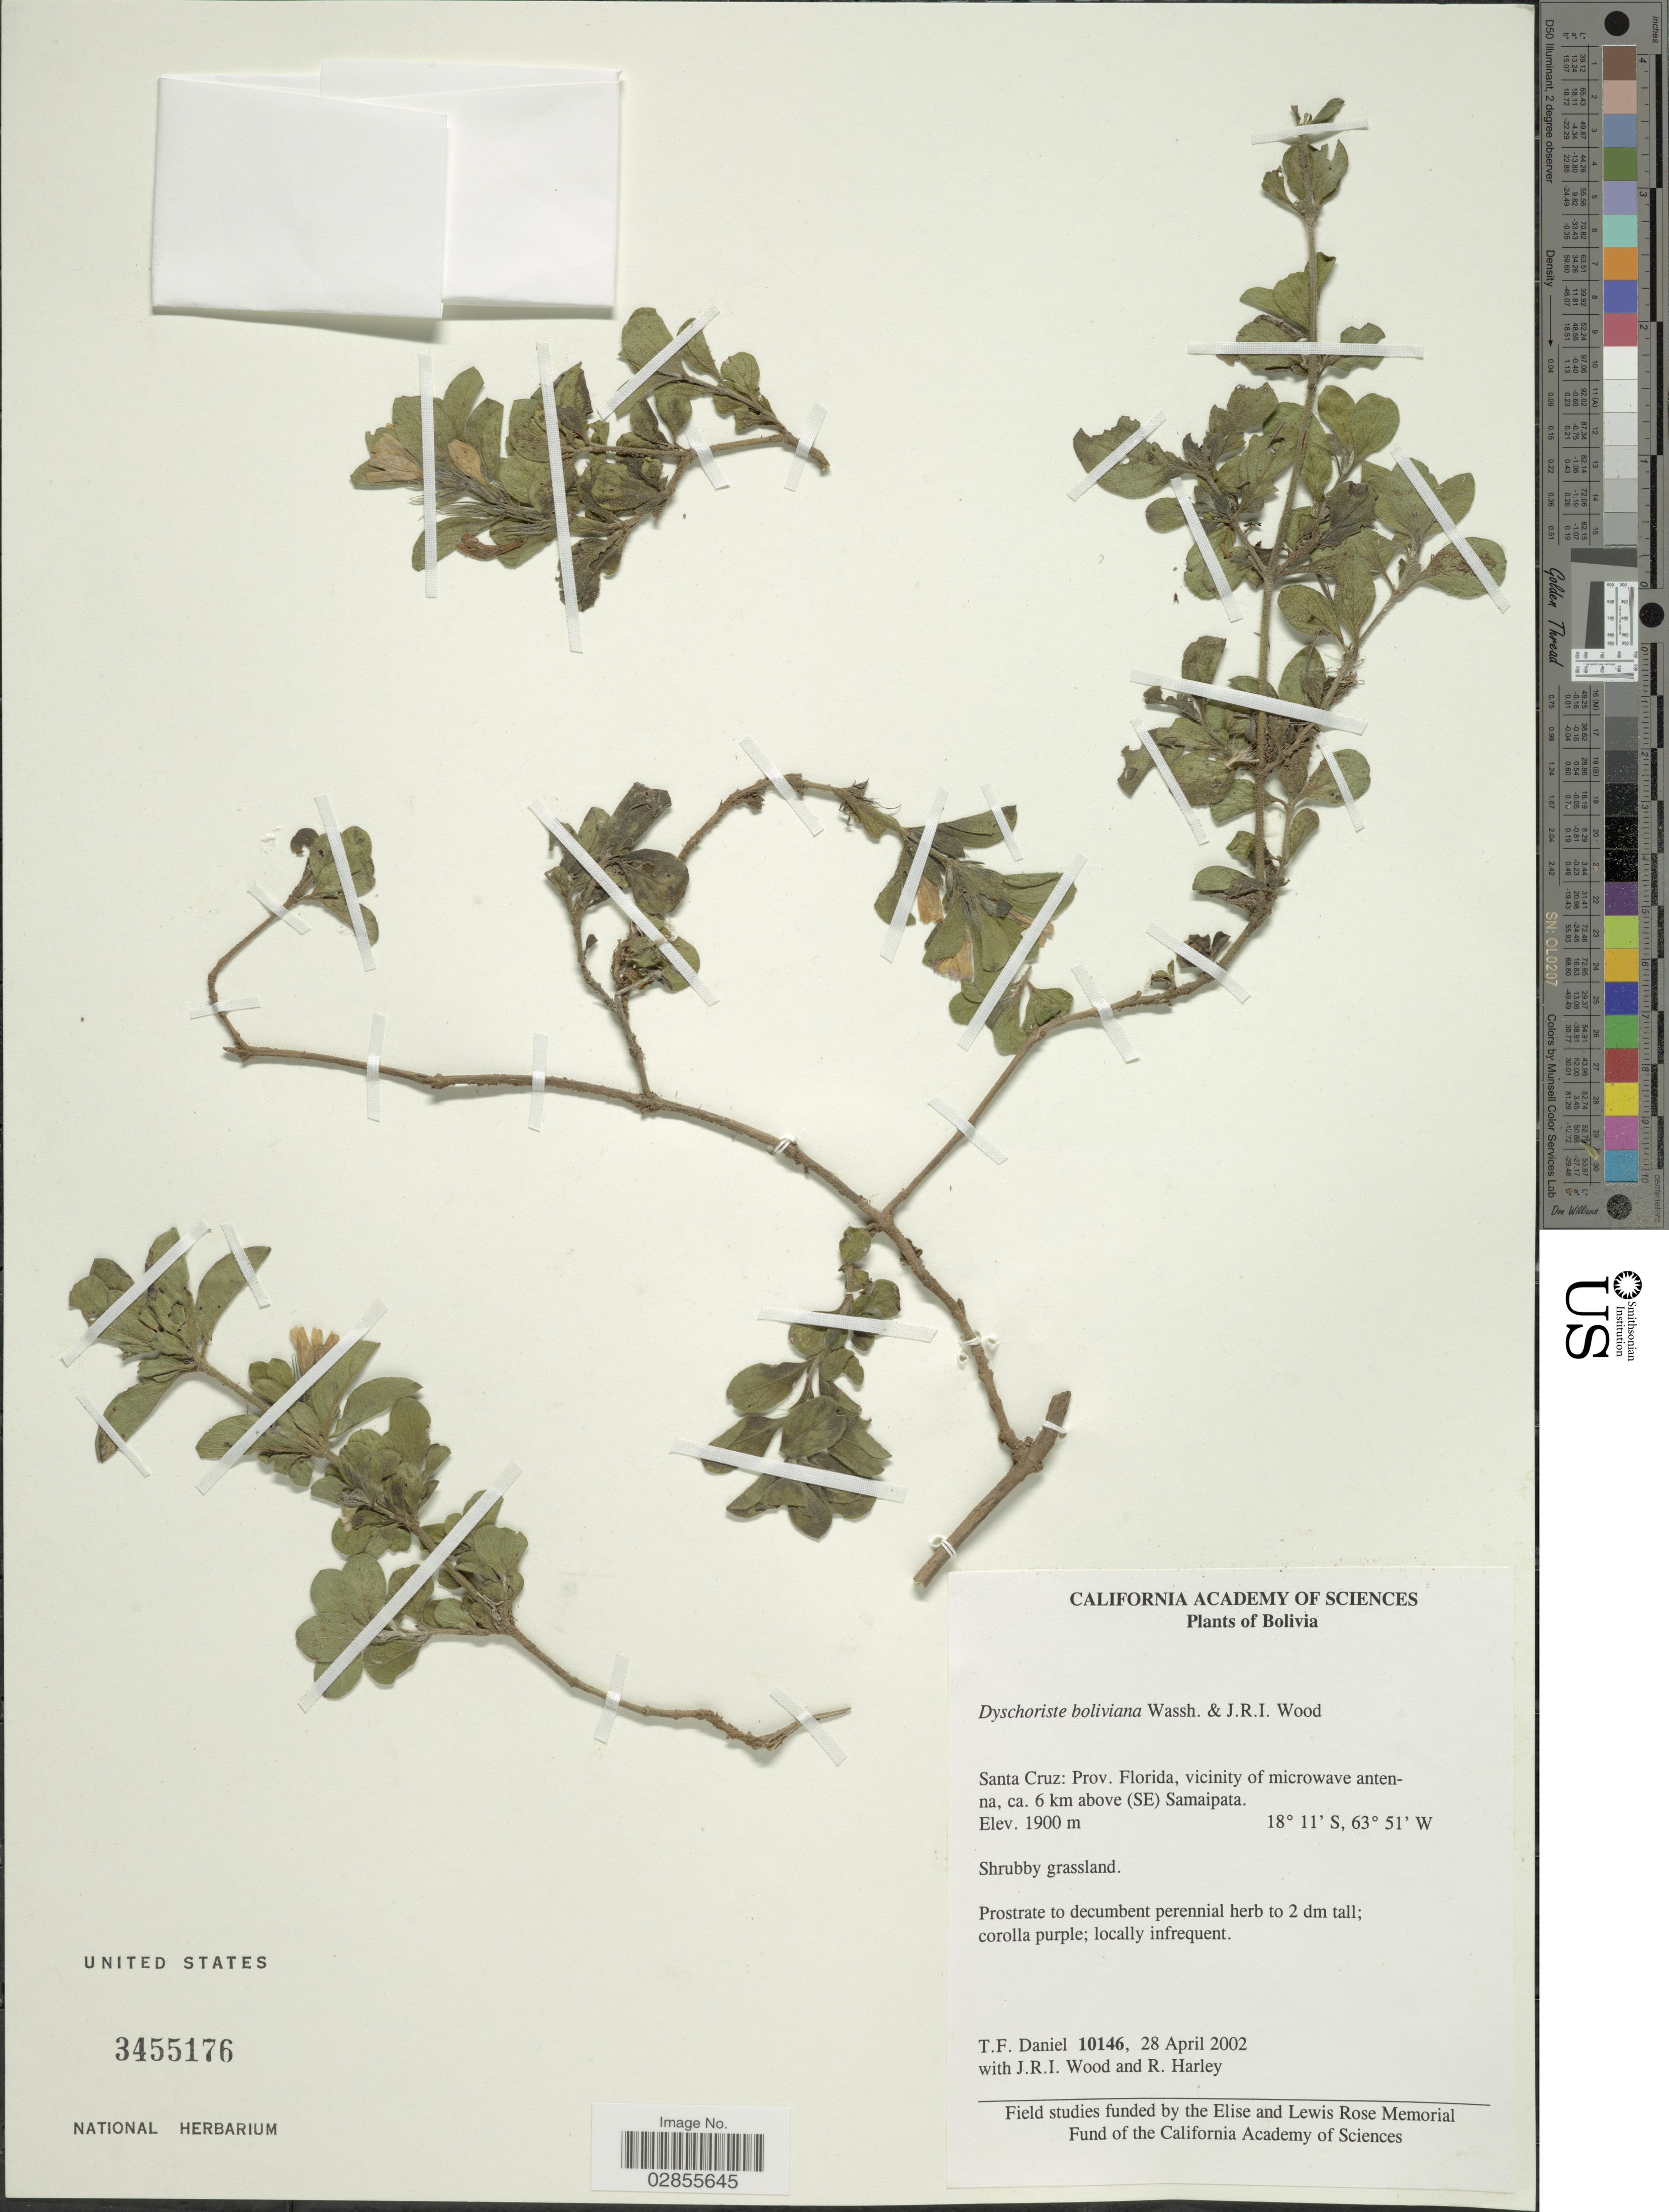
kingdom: Plantae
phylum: Tracheophyta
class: Magnoliopsida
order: Lamiales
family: Acanthaceae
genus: Dyschoriste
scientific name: Dyschoriste boliviana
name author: Wassh. & J.R.I. Wood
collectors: T. F. Daniel, J. R. I. Wood & R. Harley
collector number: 10146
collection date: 2002-04-28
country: Bolivia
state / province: Santa Cruz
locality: Prov. Florida, vicinity of microwave antenna, ca. 6 km above (SE) Samaipata.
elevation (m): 1900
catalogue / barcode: US 3455176